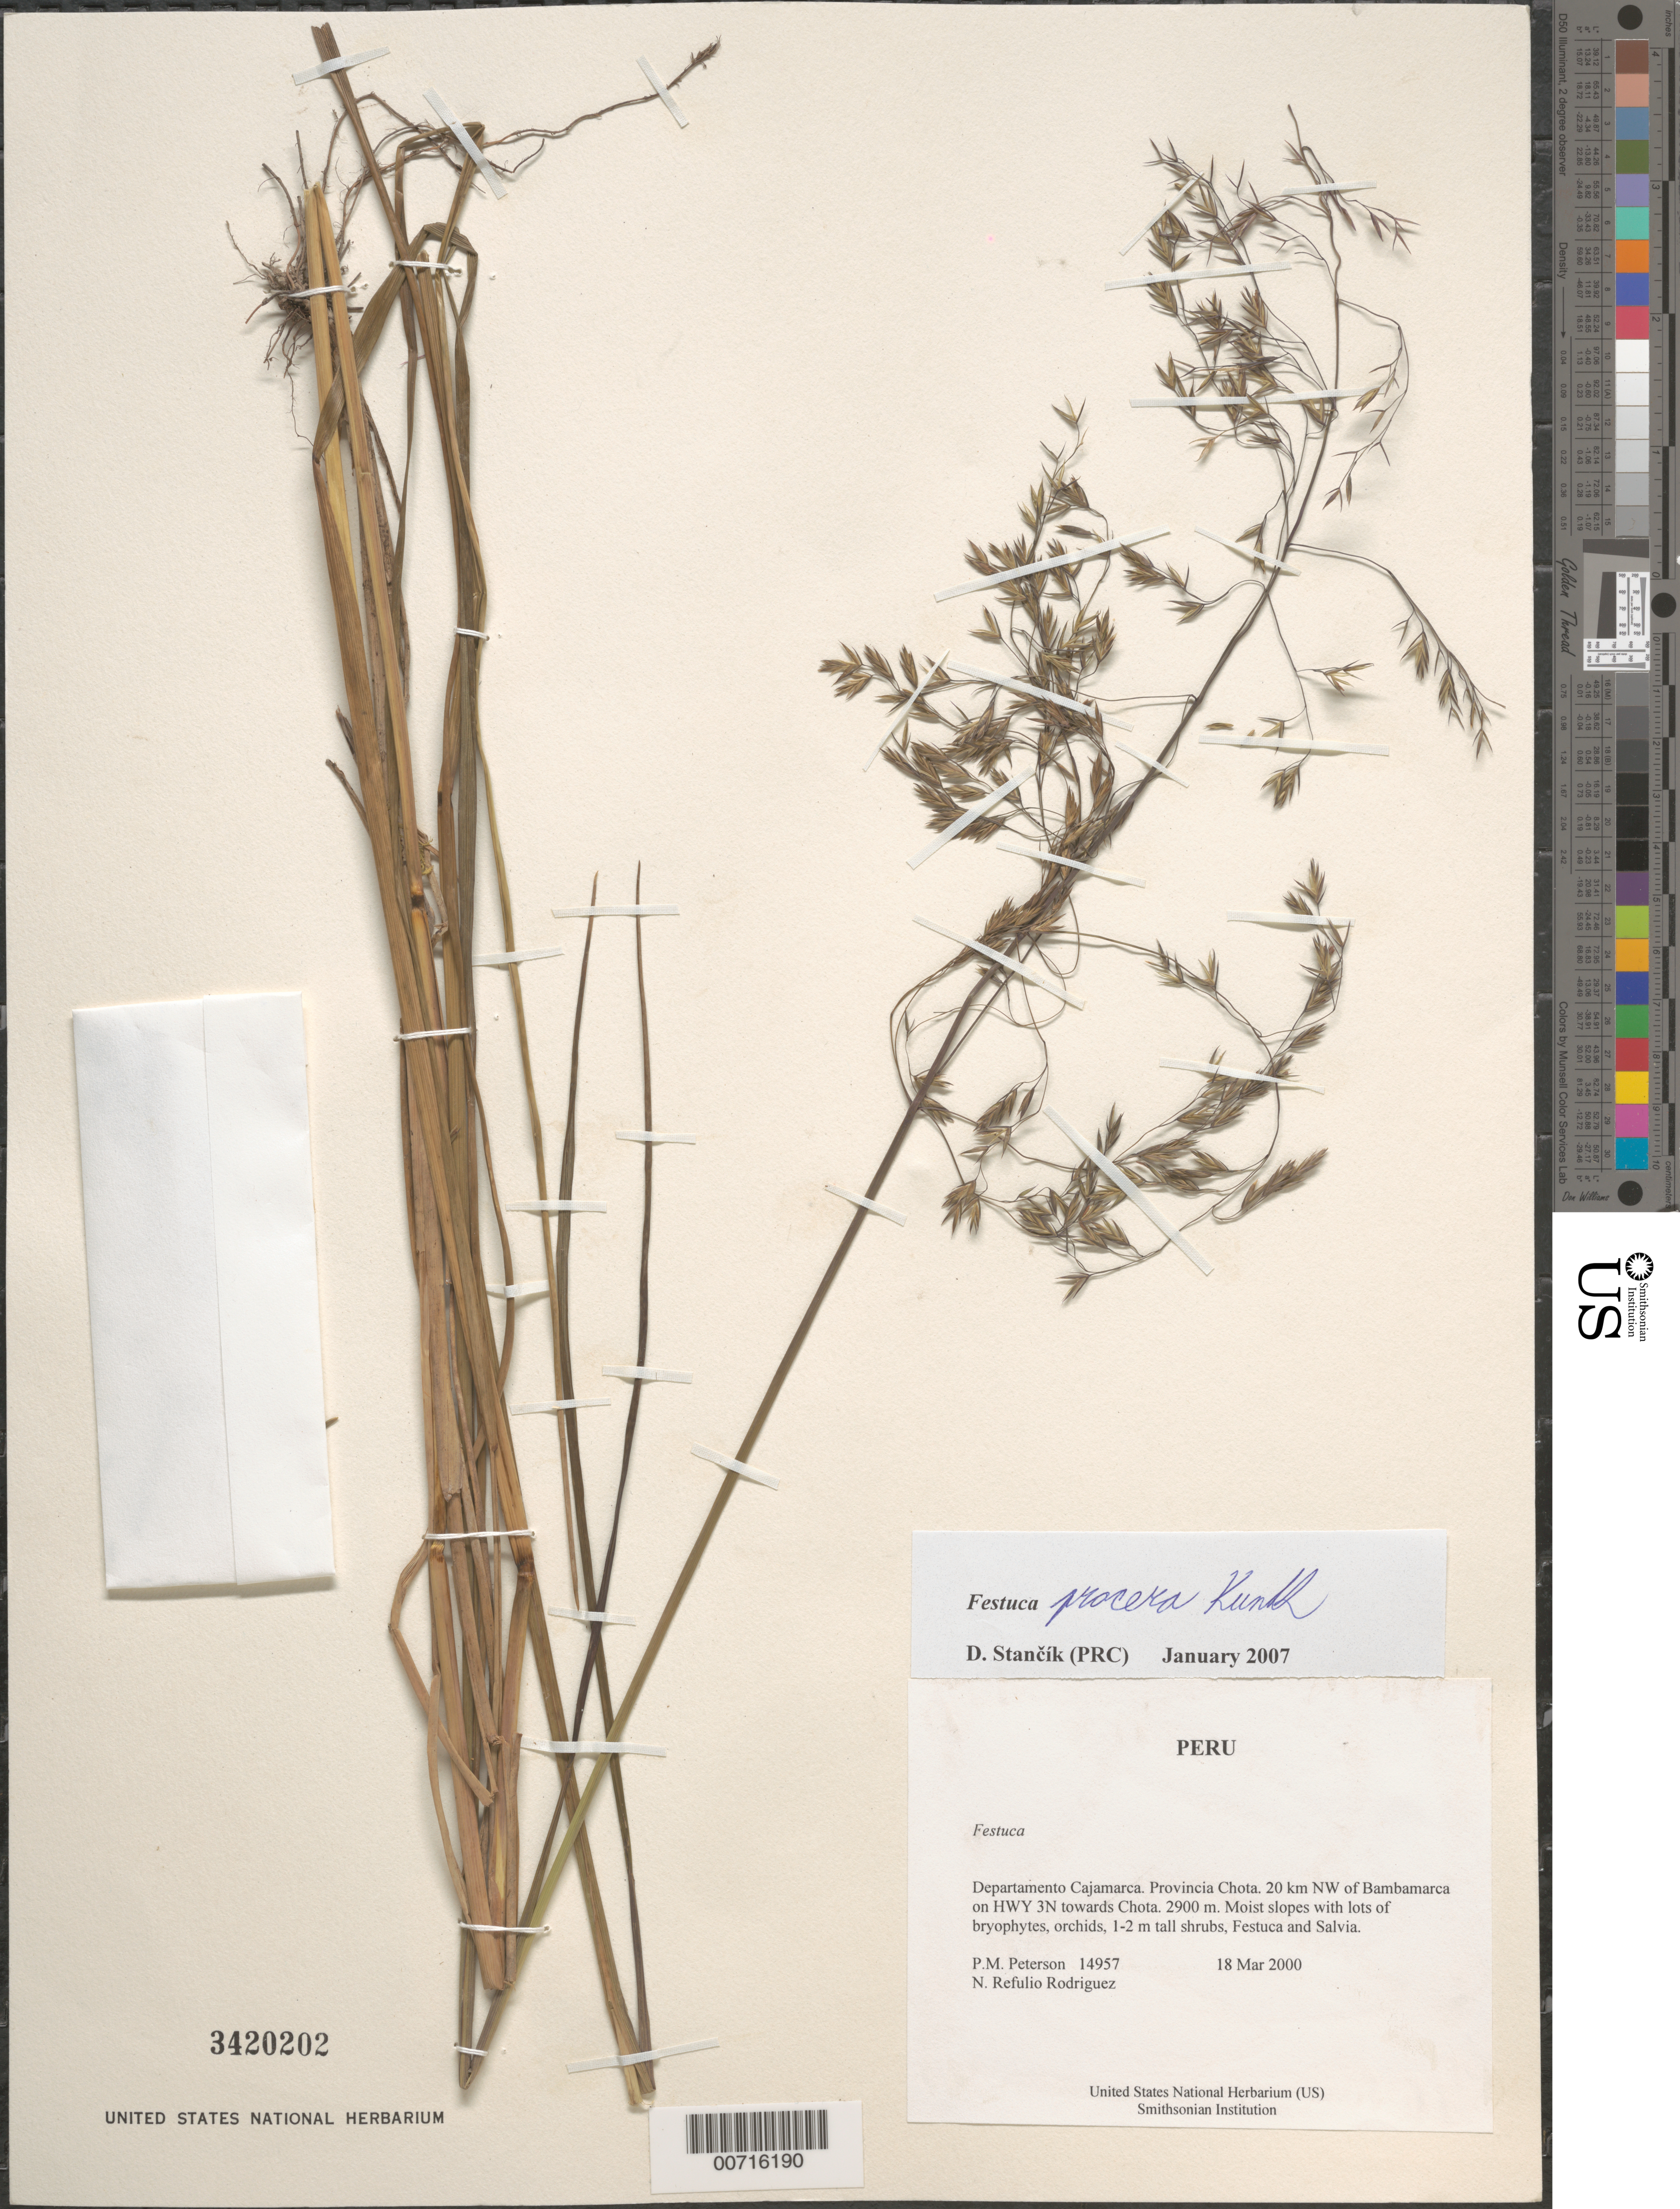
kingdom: Plantae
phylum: Tracheophyta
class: Liliopsida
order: Poales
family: Poaceae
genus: Festuca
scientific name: Festuca procera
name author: Kunth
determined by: Stancik, D.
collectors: P. M. Peterson & N. Refulio-Rodríguez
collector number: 14957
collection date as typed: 18 Mar 2000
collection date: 2000-03-18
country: Peru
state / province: Cajamarca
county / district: Chota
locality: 20 km NW of Bambamarca on HWY 3N towards Chota.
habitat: Moist slopes with lots of bryophytes, orchids, 1-2 m tall shrubs, Festuca and Salvia.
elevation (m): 2900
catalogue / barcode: US 3420202